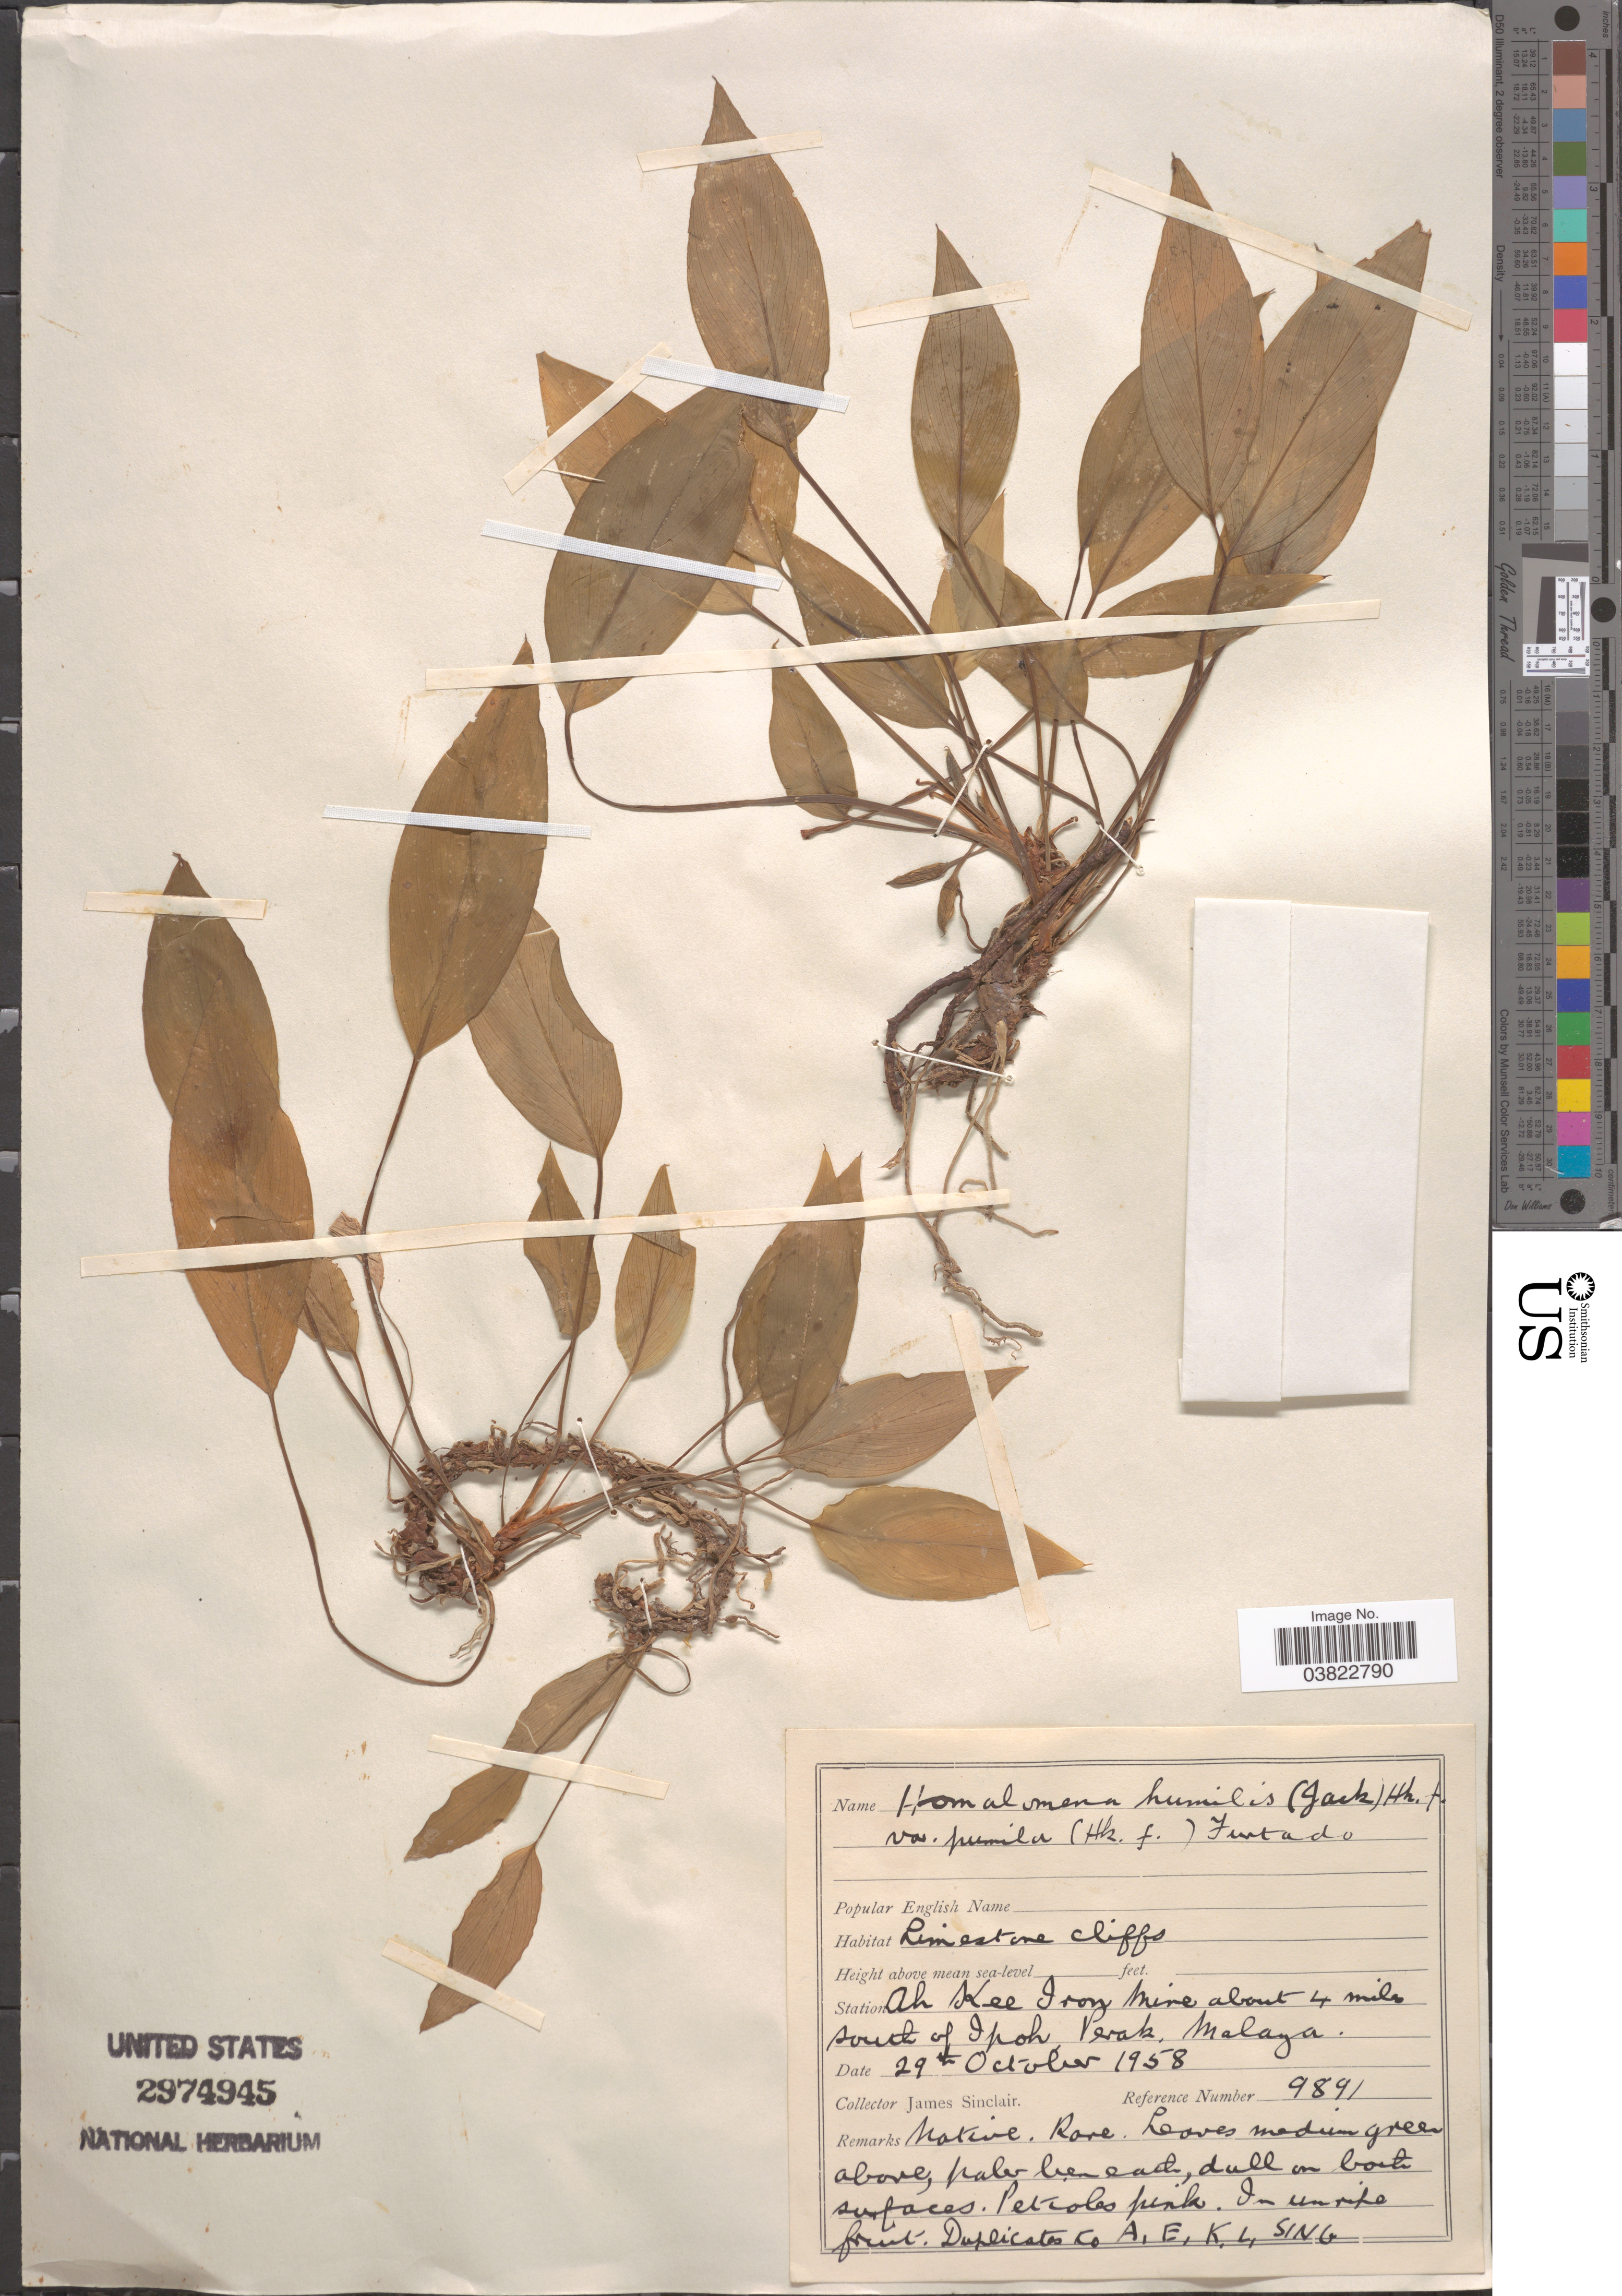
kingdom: Plantae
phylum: Tracheophyta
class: Liliopsida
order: Alismatales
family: Araceae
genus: Homalomena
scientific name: Homalomena humilis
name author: (Jack) Hook. f.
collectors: J. Sinclair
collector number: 9891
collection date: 1958-10-29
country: Malaysia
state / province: Perak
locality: Station Ah Kee Iron Mine about 4 miles south of Ipoh Perak, Malaya.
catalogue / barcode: US 2974945